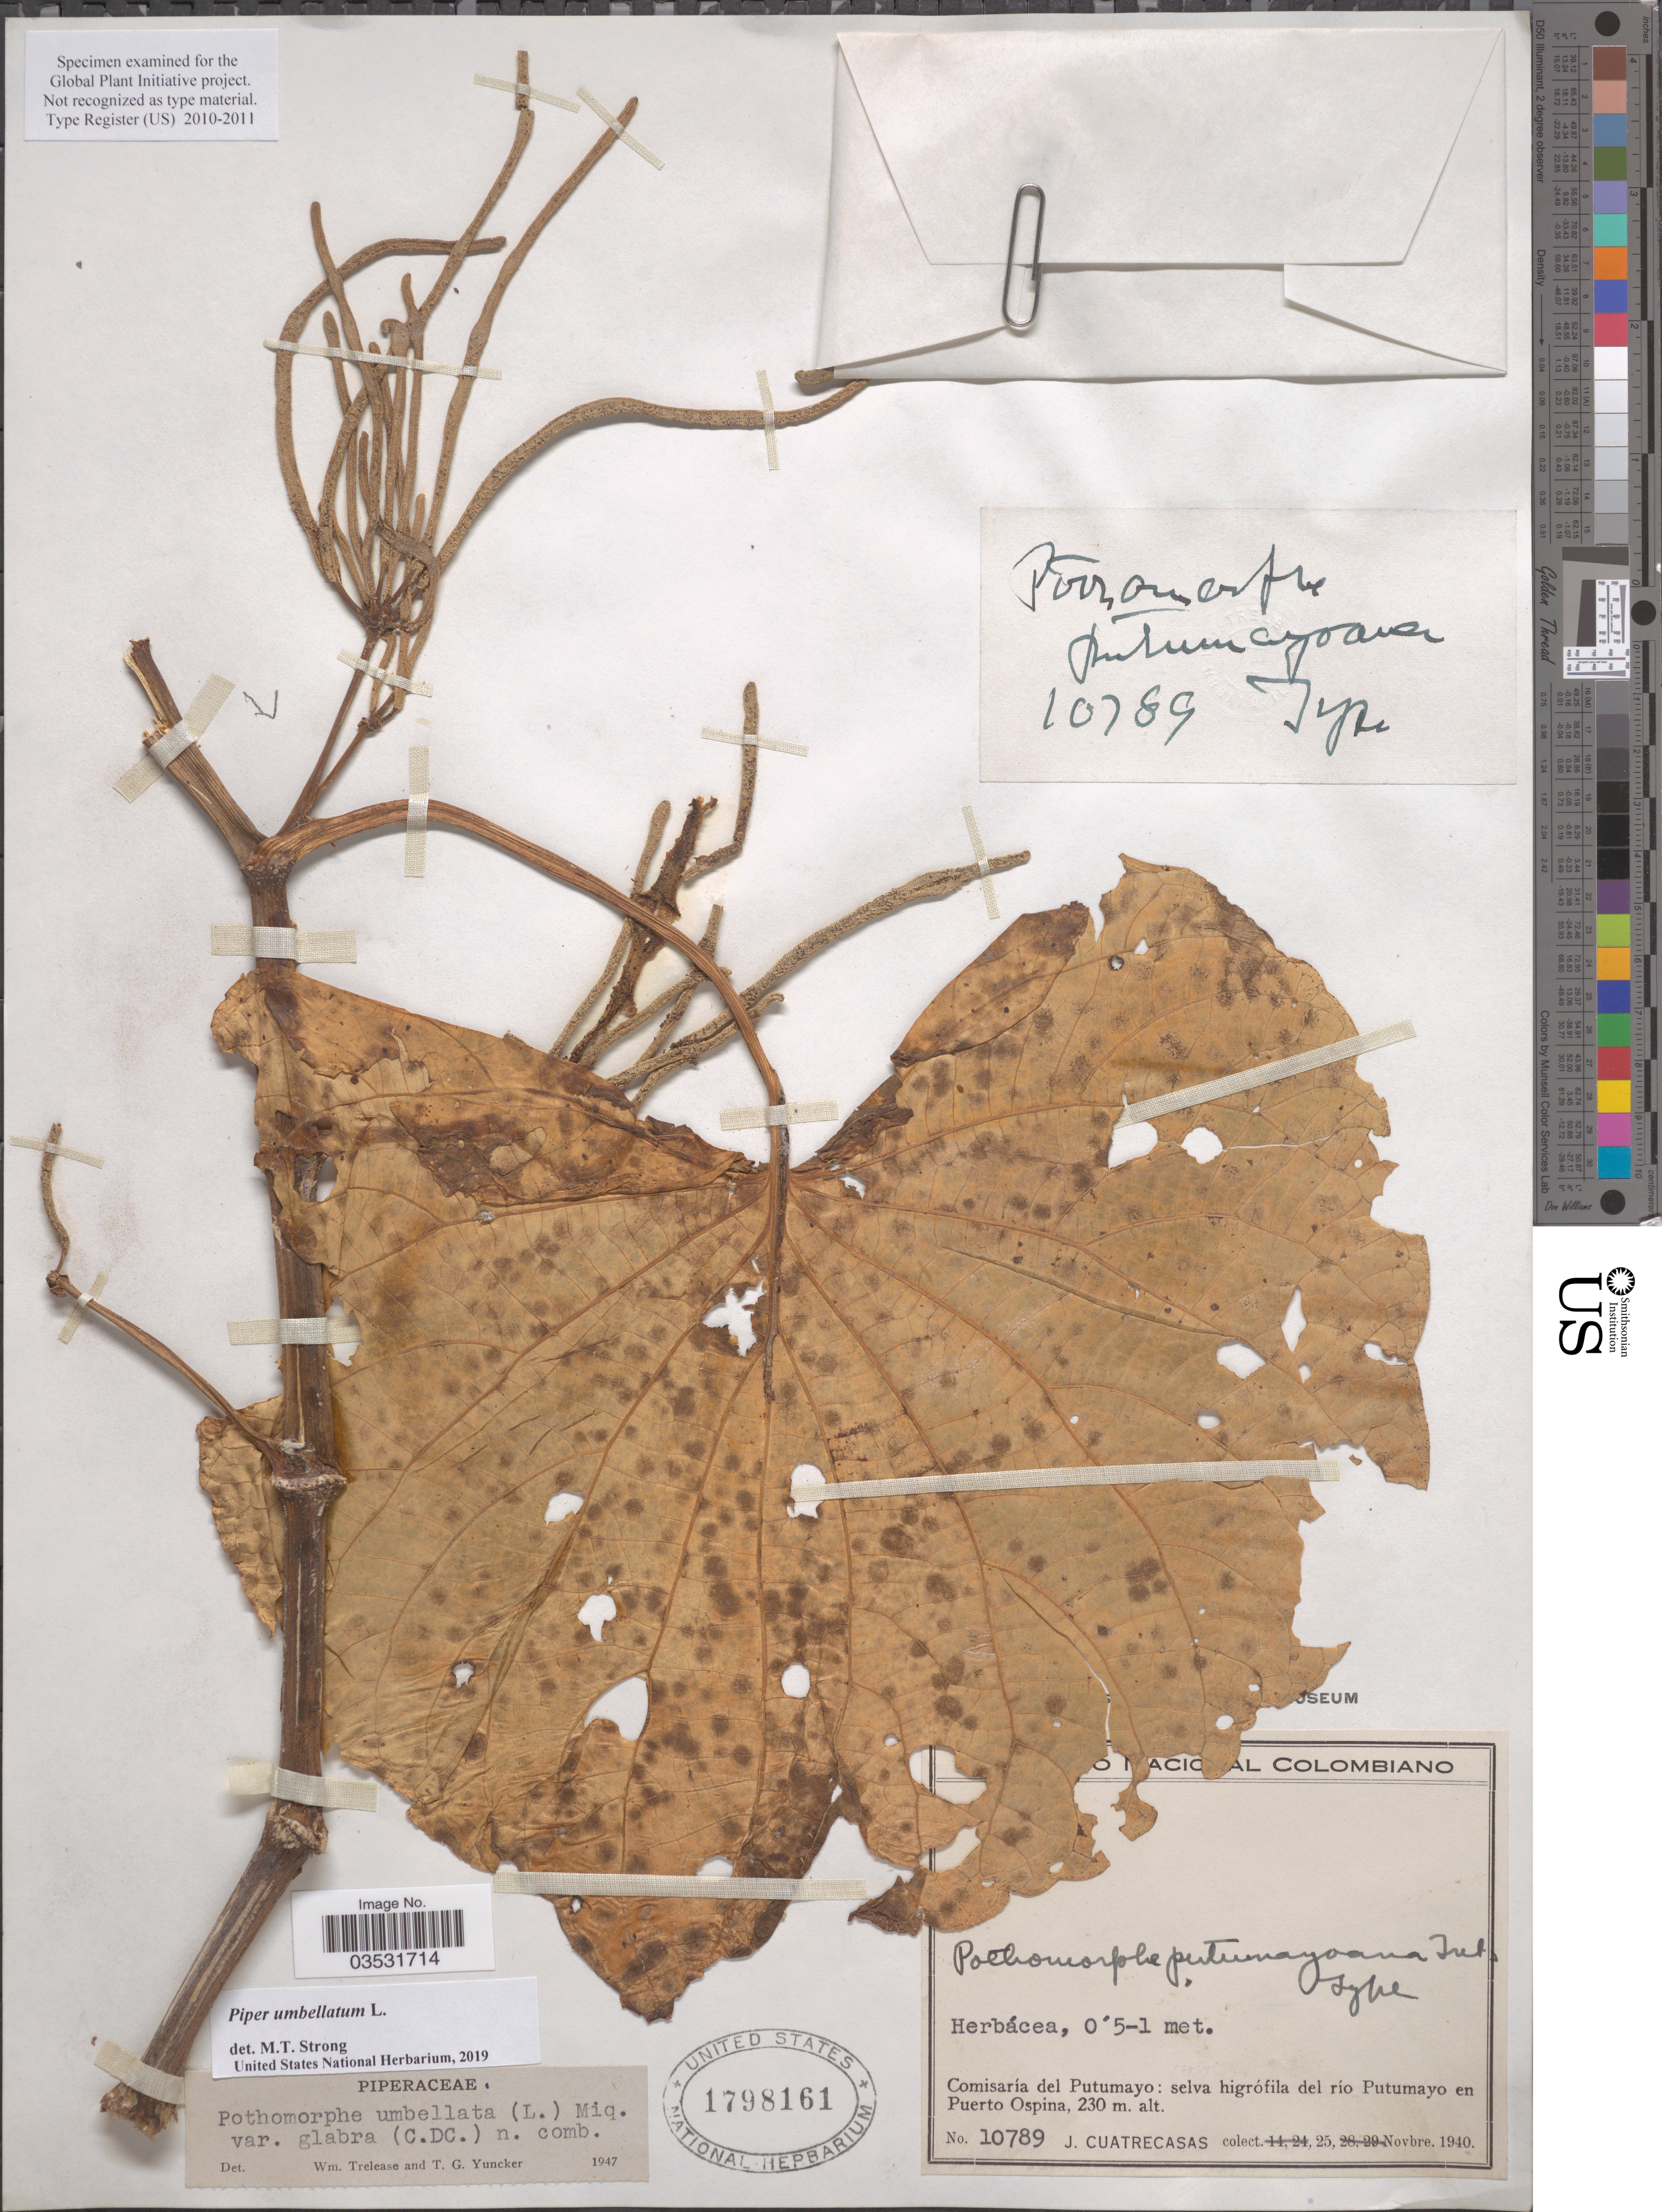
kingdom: Plantae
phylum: Tracheophyta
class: Magnoliopsida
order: Piperales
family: Piperaceae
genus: Piper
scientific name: Piper umbellatum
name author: L.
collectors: J. Cuatrecasas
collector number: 10789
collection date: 1940-11-25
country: Colombia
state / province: Putumayo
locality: Comisaría del Putumayo: selva higrófila del río Putumayo en Puerto Ospina.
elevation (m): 230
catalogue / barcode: US 1798161